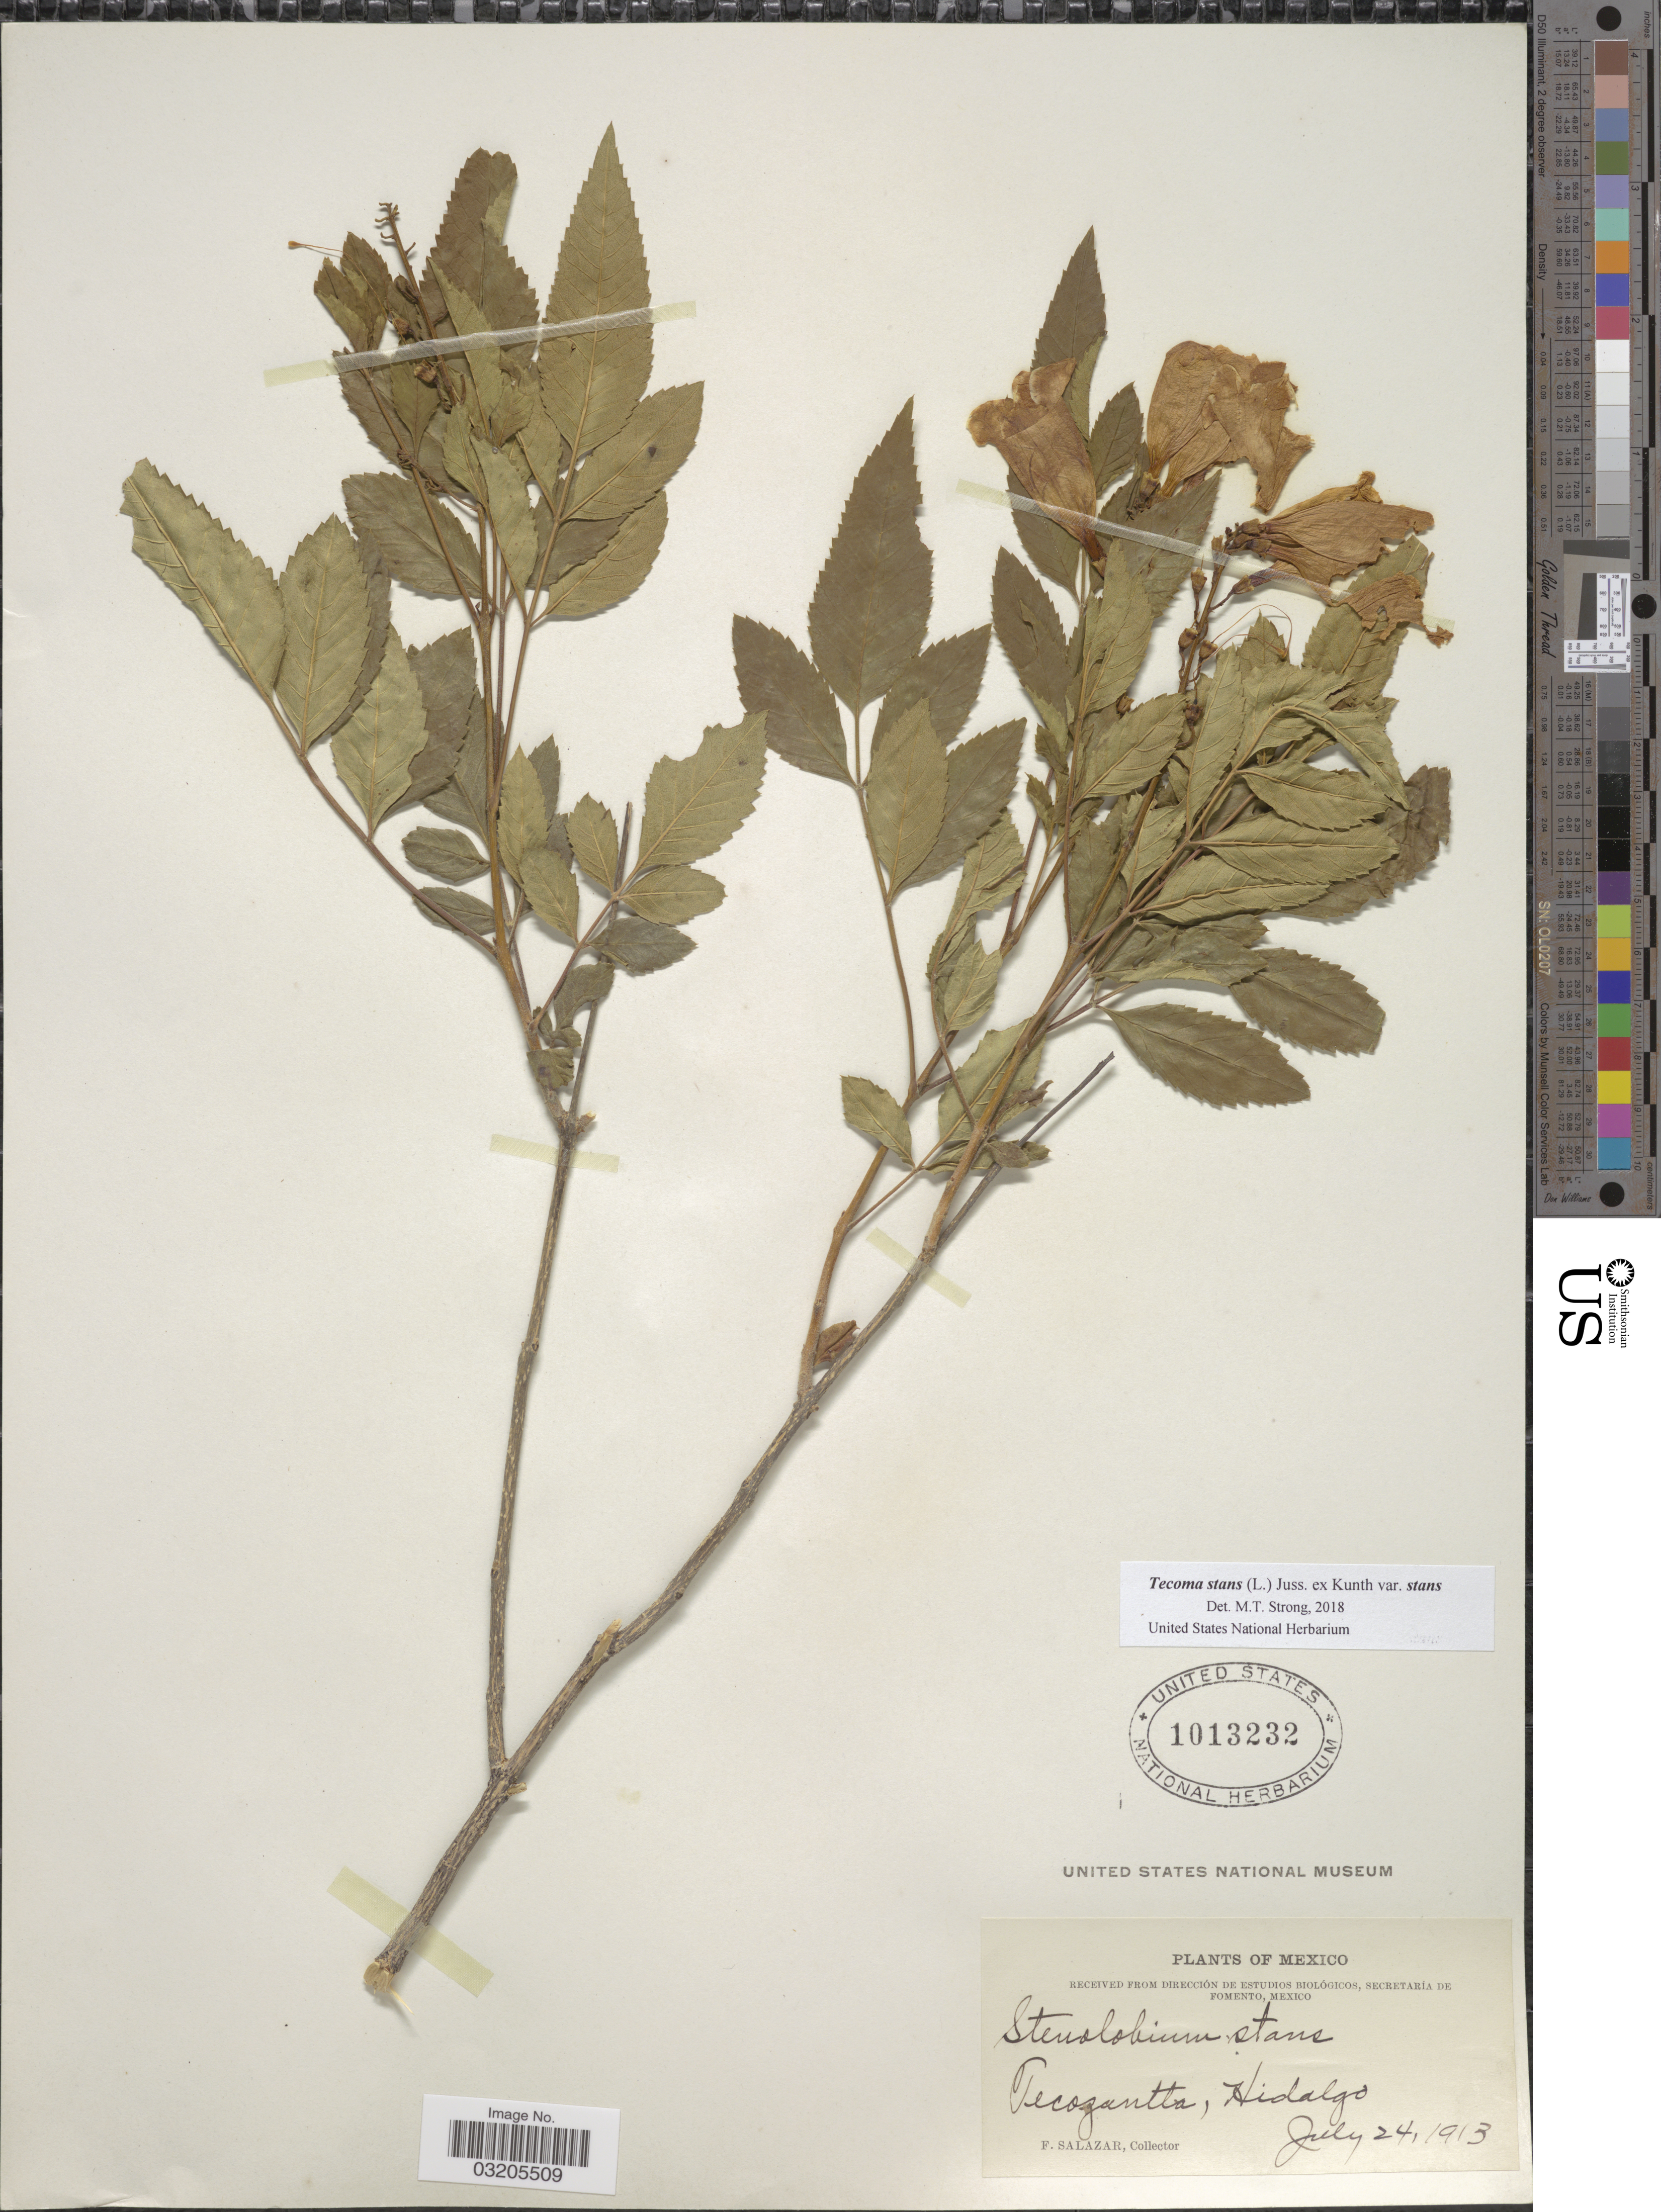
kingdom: Plantae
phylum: Tracheophyta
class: Magnoliopsida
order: Lamiales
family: Bignoniaceae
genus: Tecoma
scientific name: Tecoma stans var. stans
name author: (L.) Juss. ex Kunth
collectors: F. Salazar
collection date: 1913-07-24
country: Mexico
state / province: Hidalgo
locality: Tecozantla.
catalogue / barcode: US 1013232